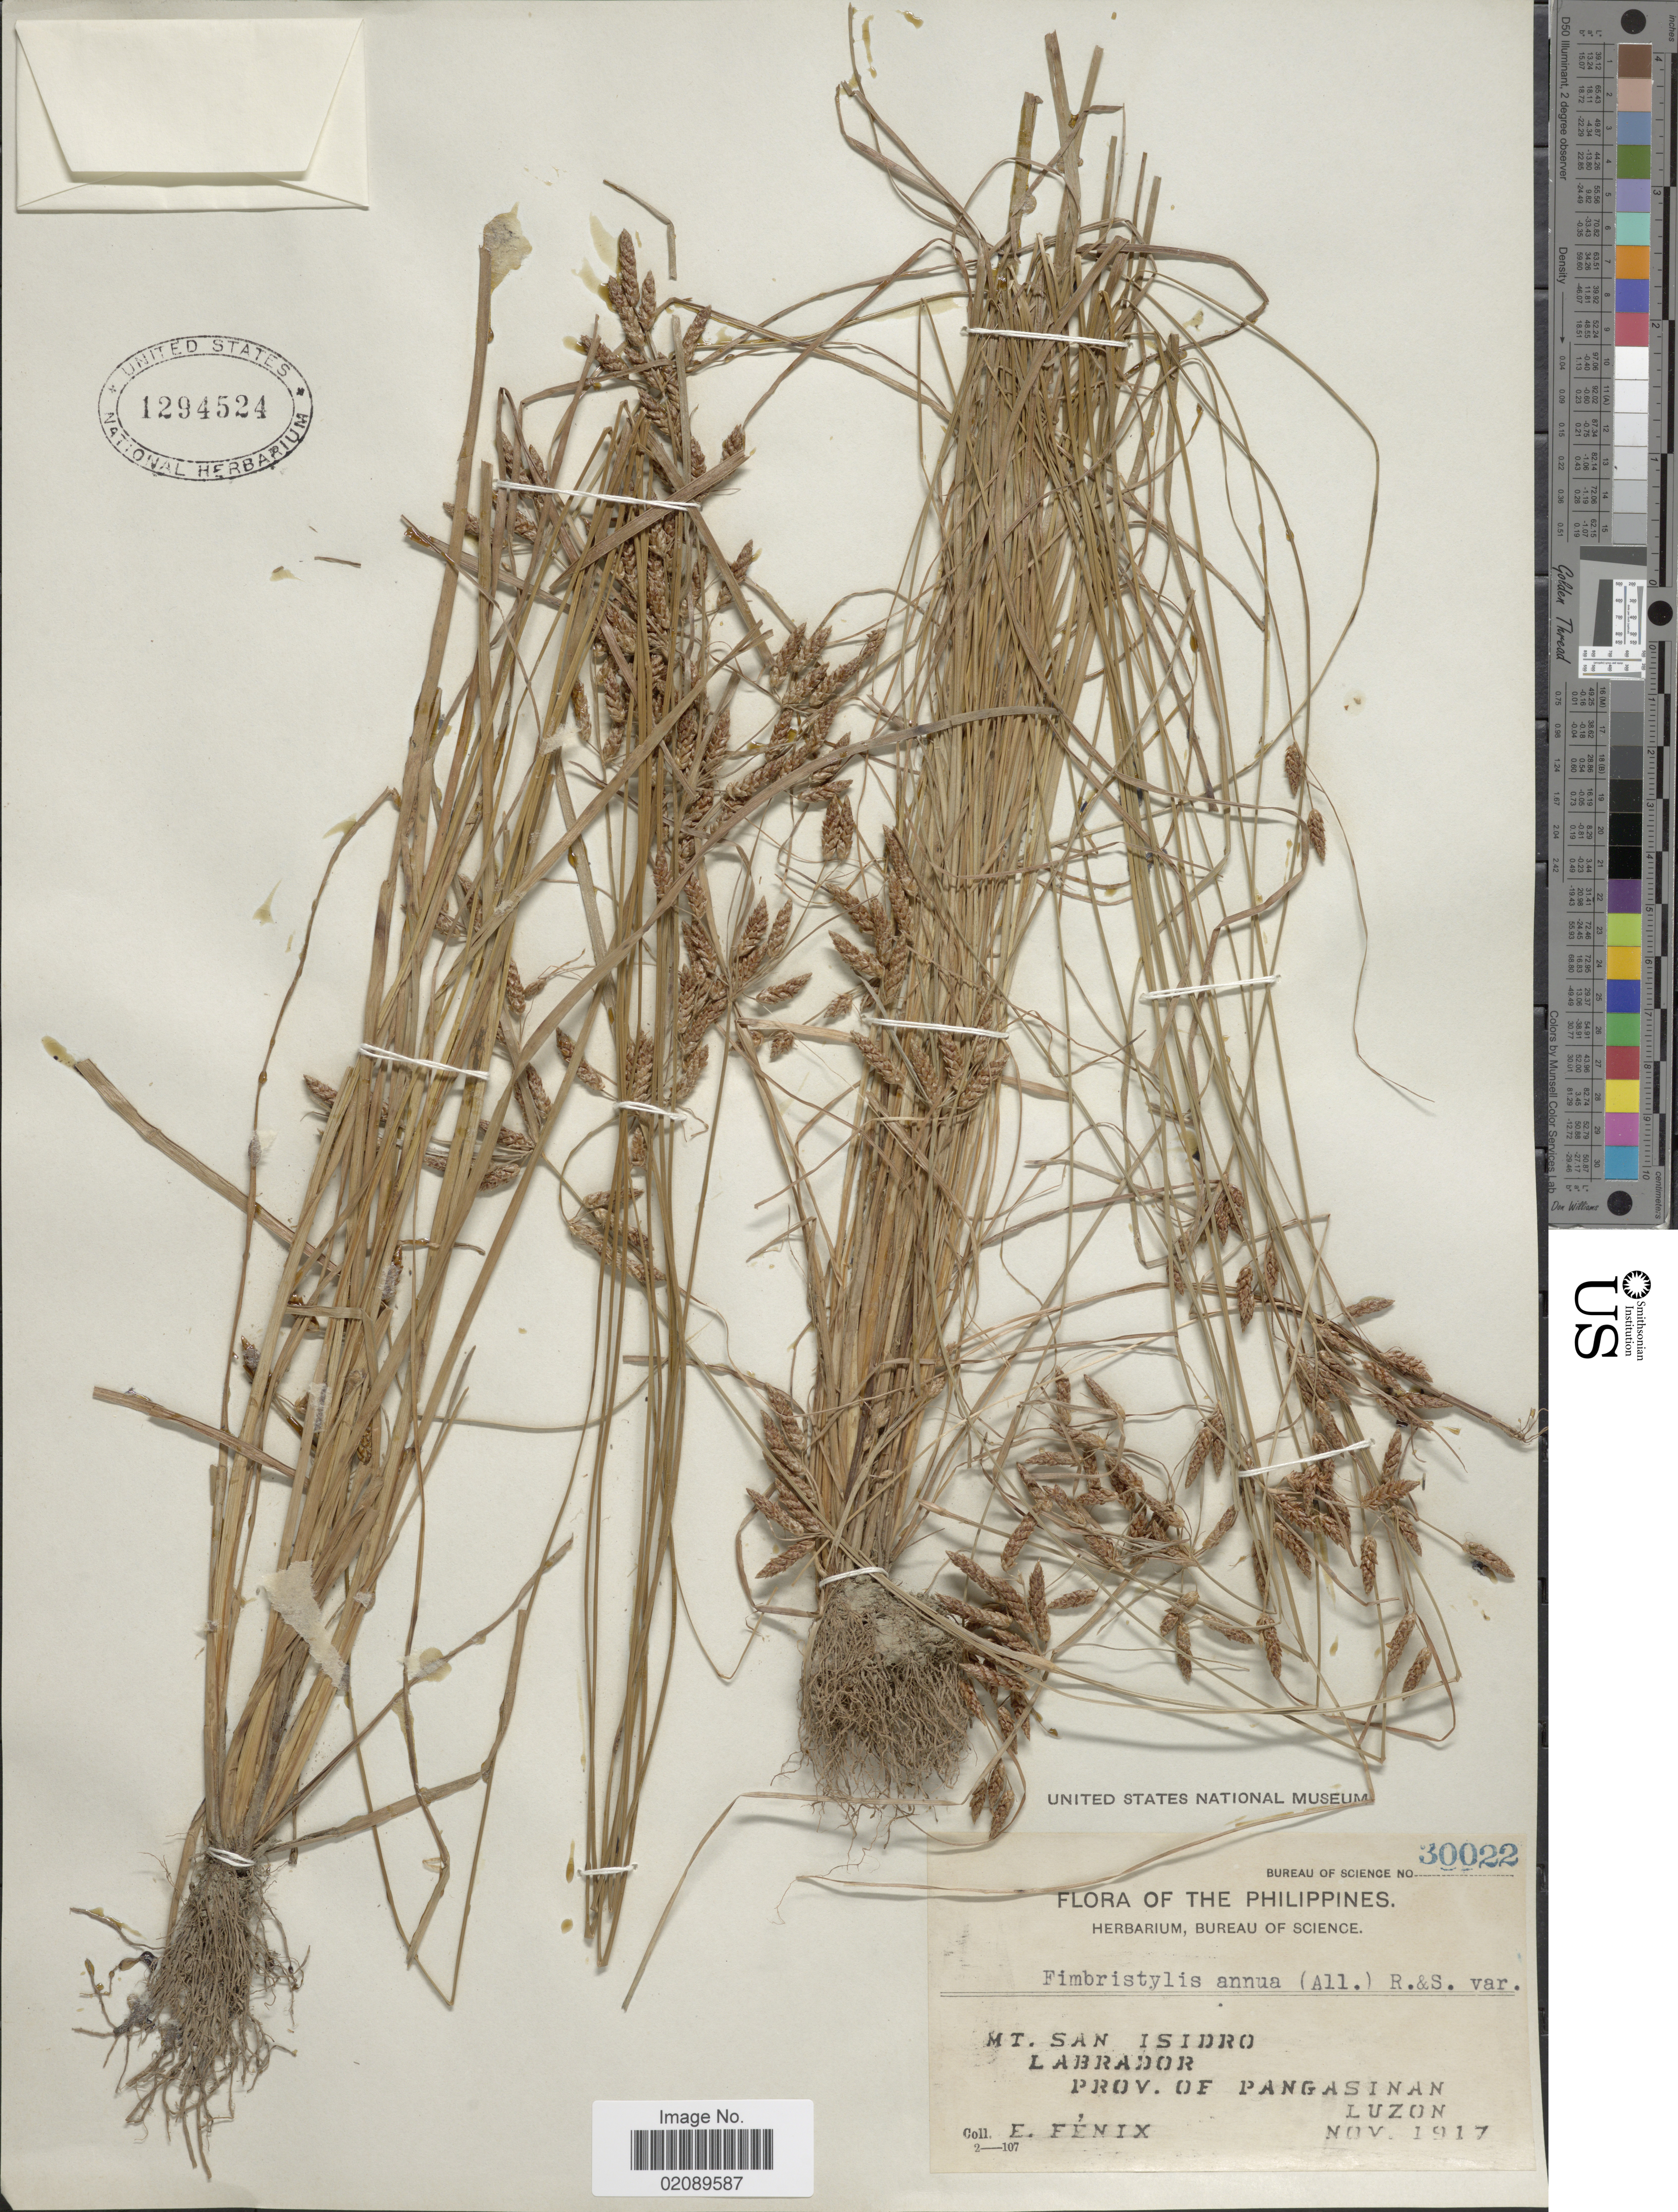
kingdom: Plantae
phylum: Tracheophyta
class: Liliopsida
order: Poales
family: Cyperaceae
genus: Fimbristylis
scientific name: Fimbristylis annua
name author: (All.) Roem. & Schult.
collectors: E. Fénix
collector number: Bureau of Science 30022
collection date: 1917-11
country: Philippines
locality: Mt. San Isidro, Labrador, Prov. of Pangasinan, Luzon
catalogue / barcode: US 1294524